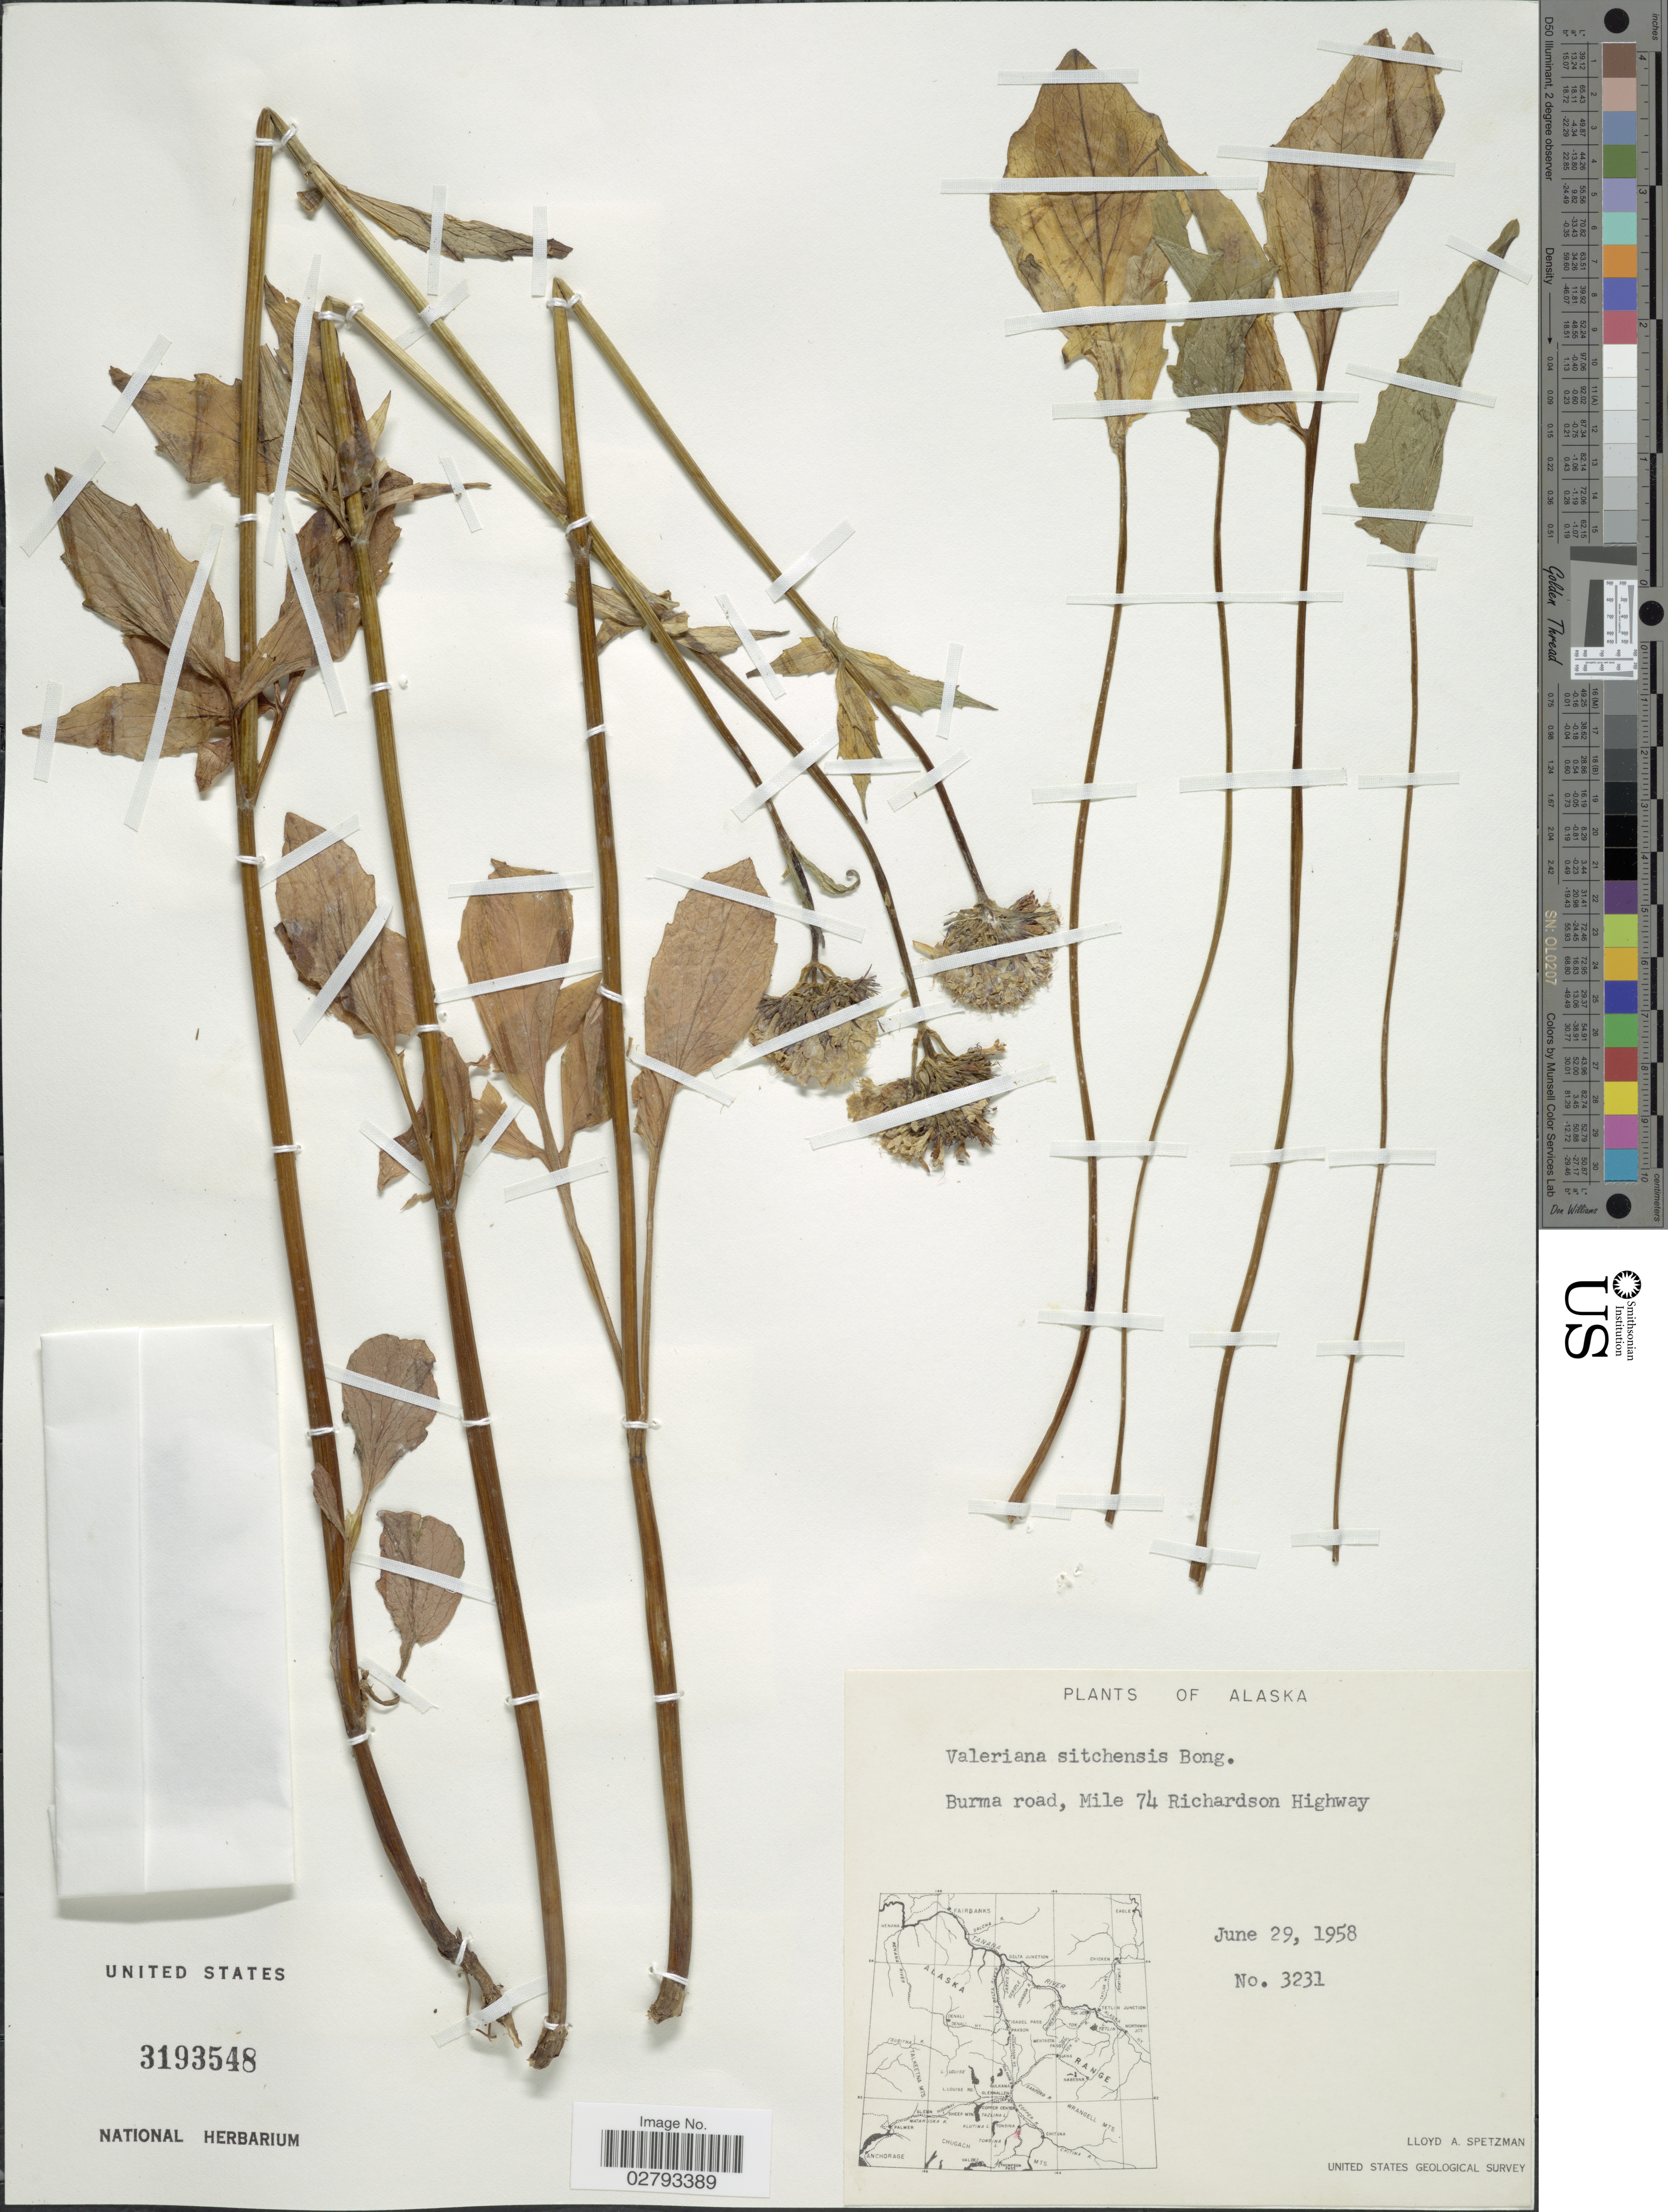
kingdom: Plantae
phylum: Tracheophyta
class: Magnoliopsida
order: Dipsacales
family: Caprifoliaceae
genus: Valeriana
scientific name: Valeriana sitchensis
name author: Bong.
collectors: L. Spetzman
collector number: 3231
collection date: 1958-06-29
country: United States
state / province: Alaska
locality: Burma road, Mile 74 Richardson Highway.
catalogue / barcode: US 3193548